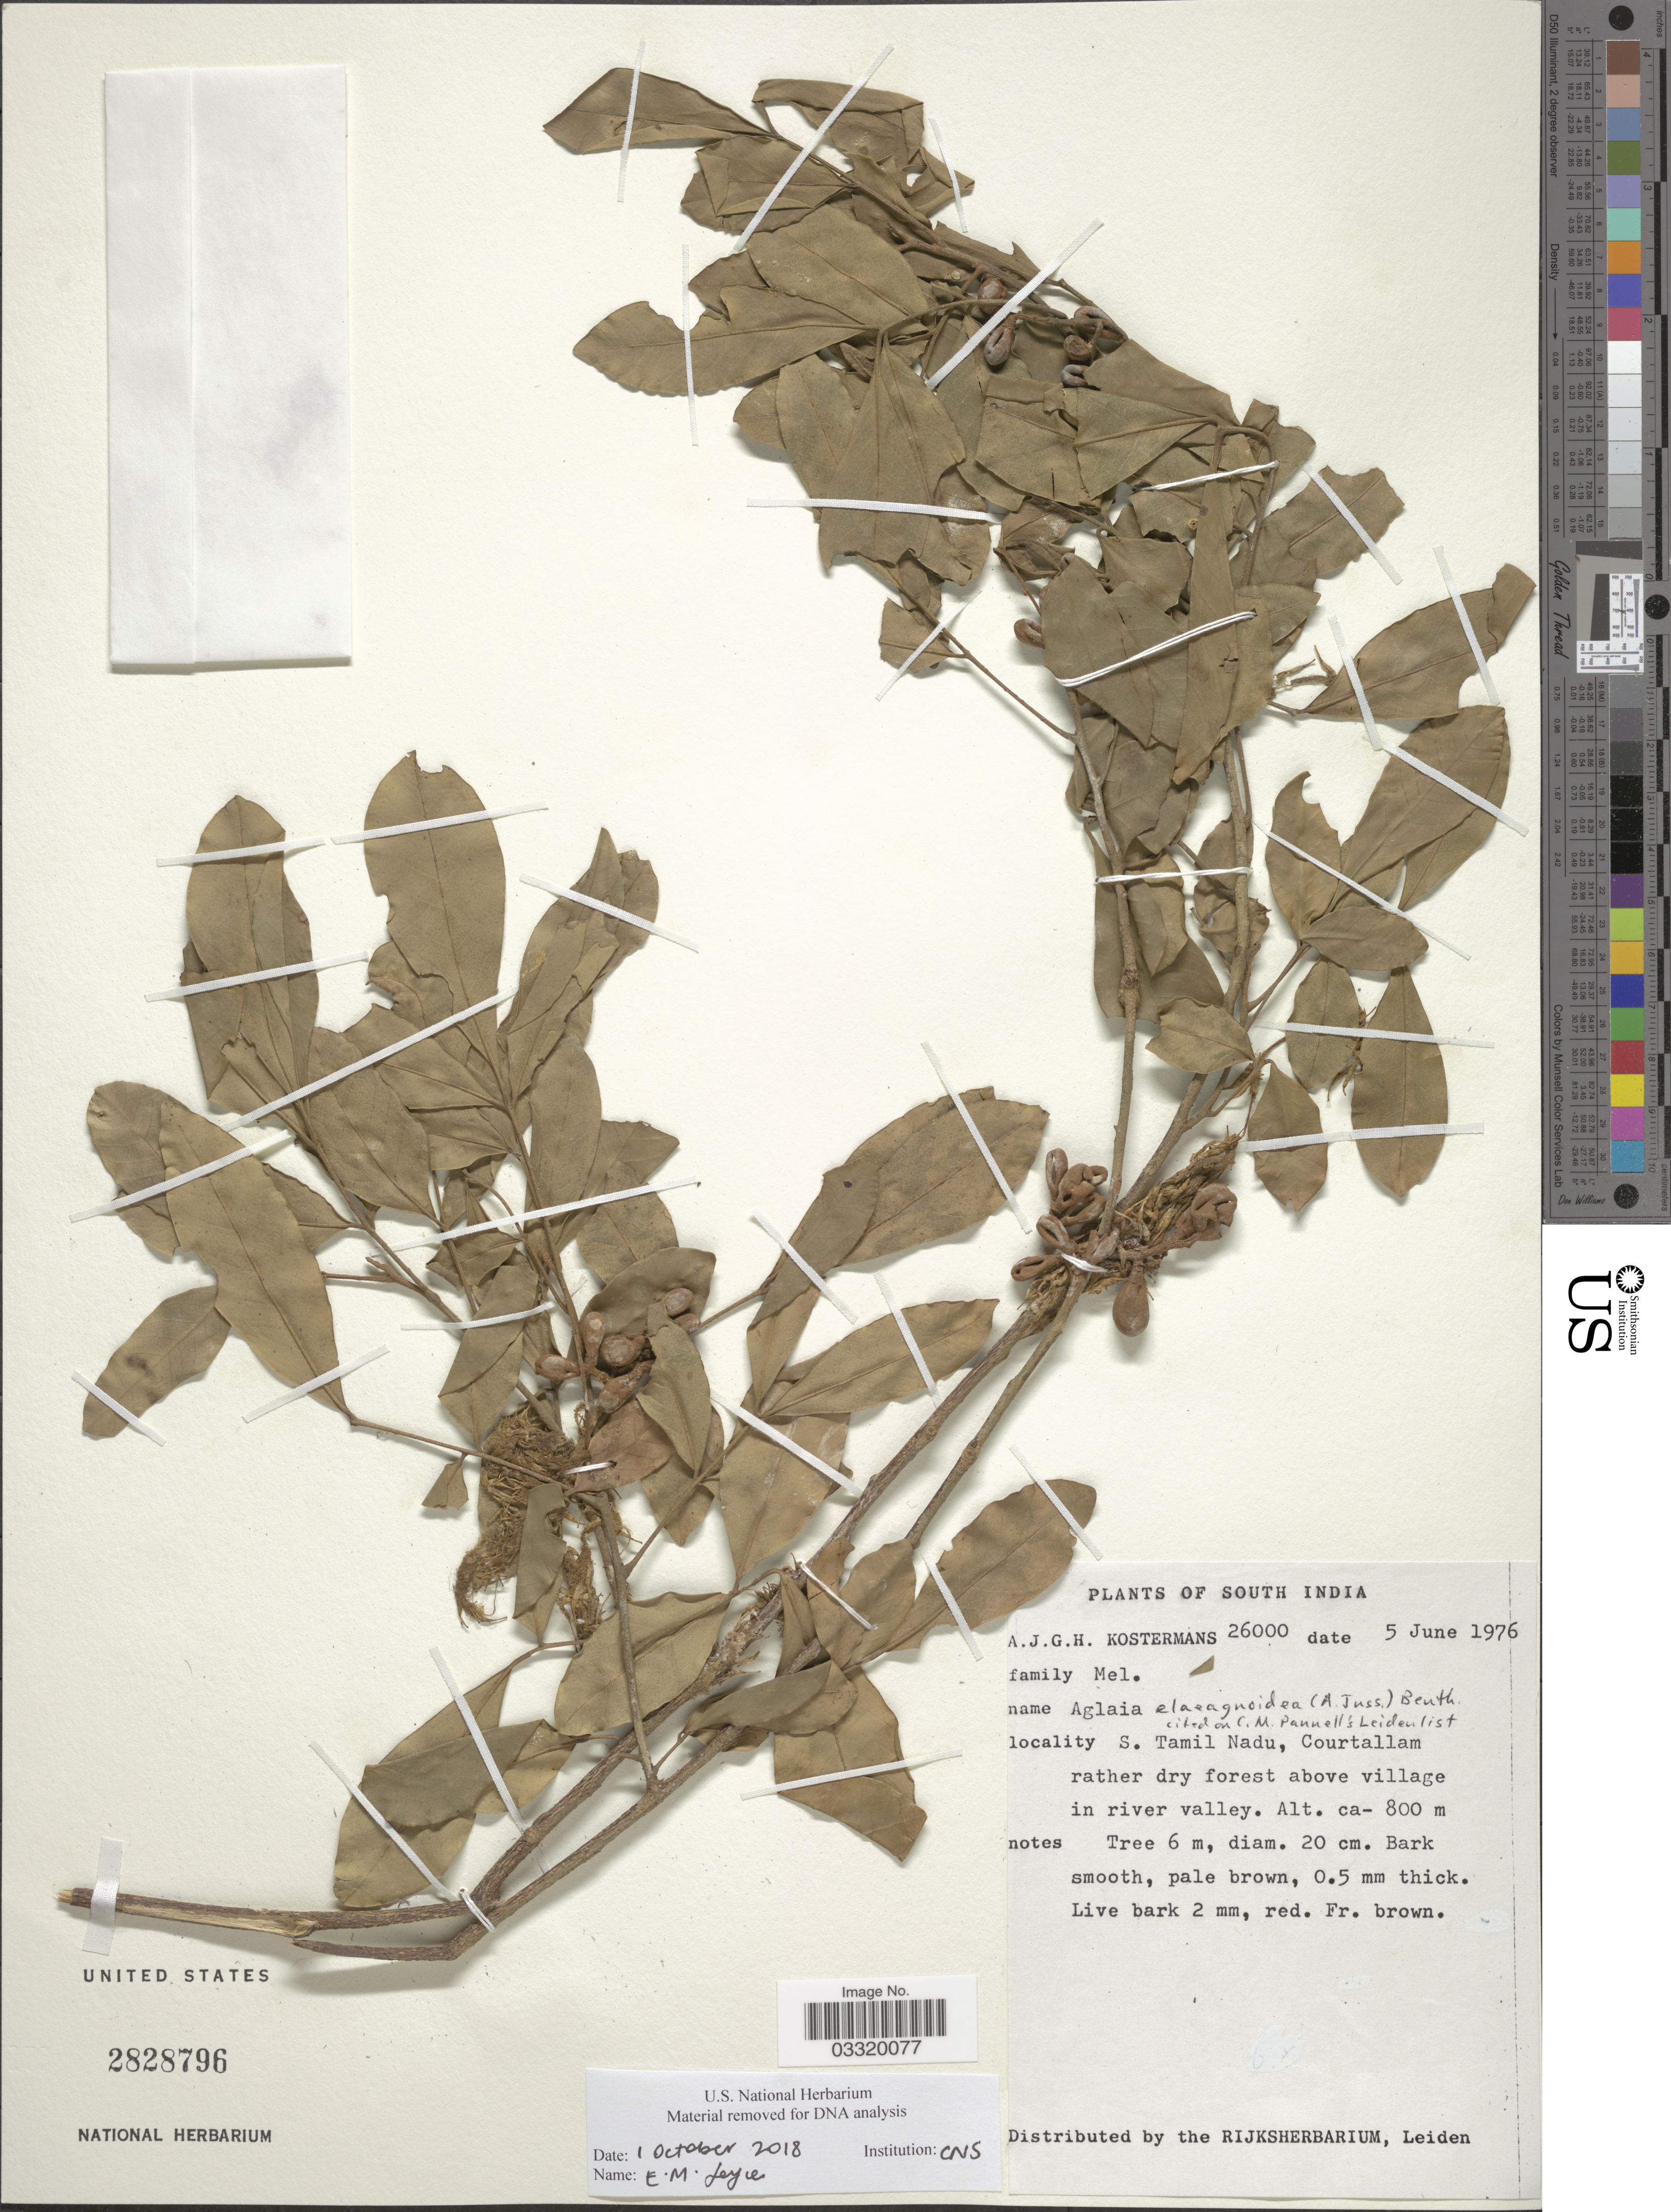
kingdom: Plantae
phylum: Tracheophyta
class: Magnoliopsida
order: Sapindales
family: Meliaceae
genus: Aglaia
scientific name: Aglaia elaeagnoidea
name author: (A. Juss.) Benth.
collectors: A. J. G. Kostermans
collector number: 26000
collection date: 1976-06-05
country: India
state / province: Tamil Nadu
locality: South India. S. Tamil Nadu, Courtallam rather dry forest above village in river valley.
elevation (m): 800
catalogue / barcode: US 2828796